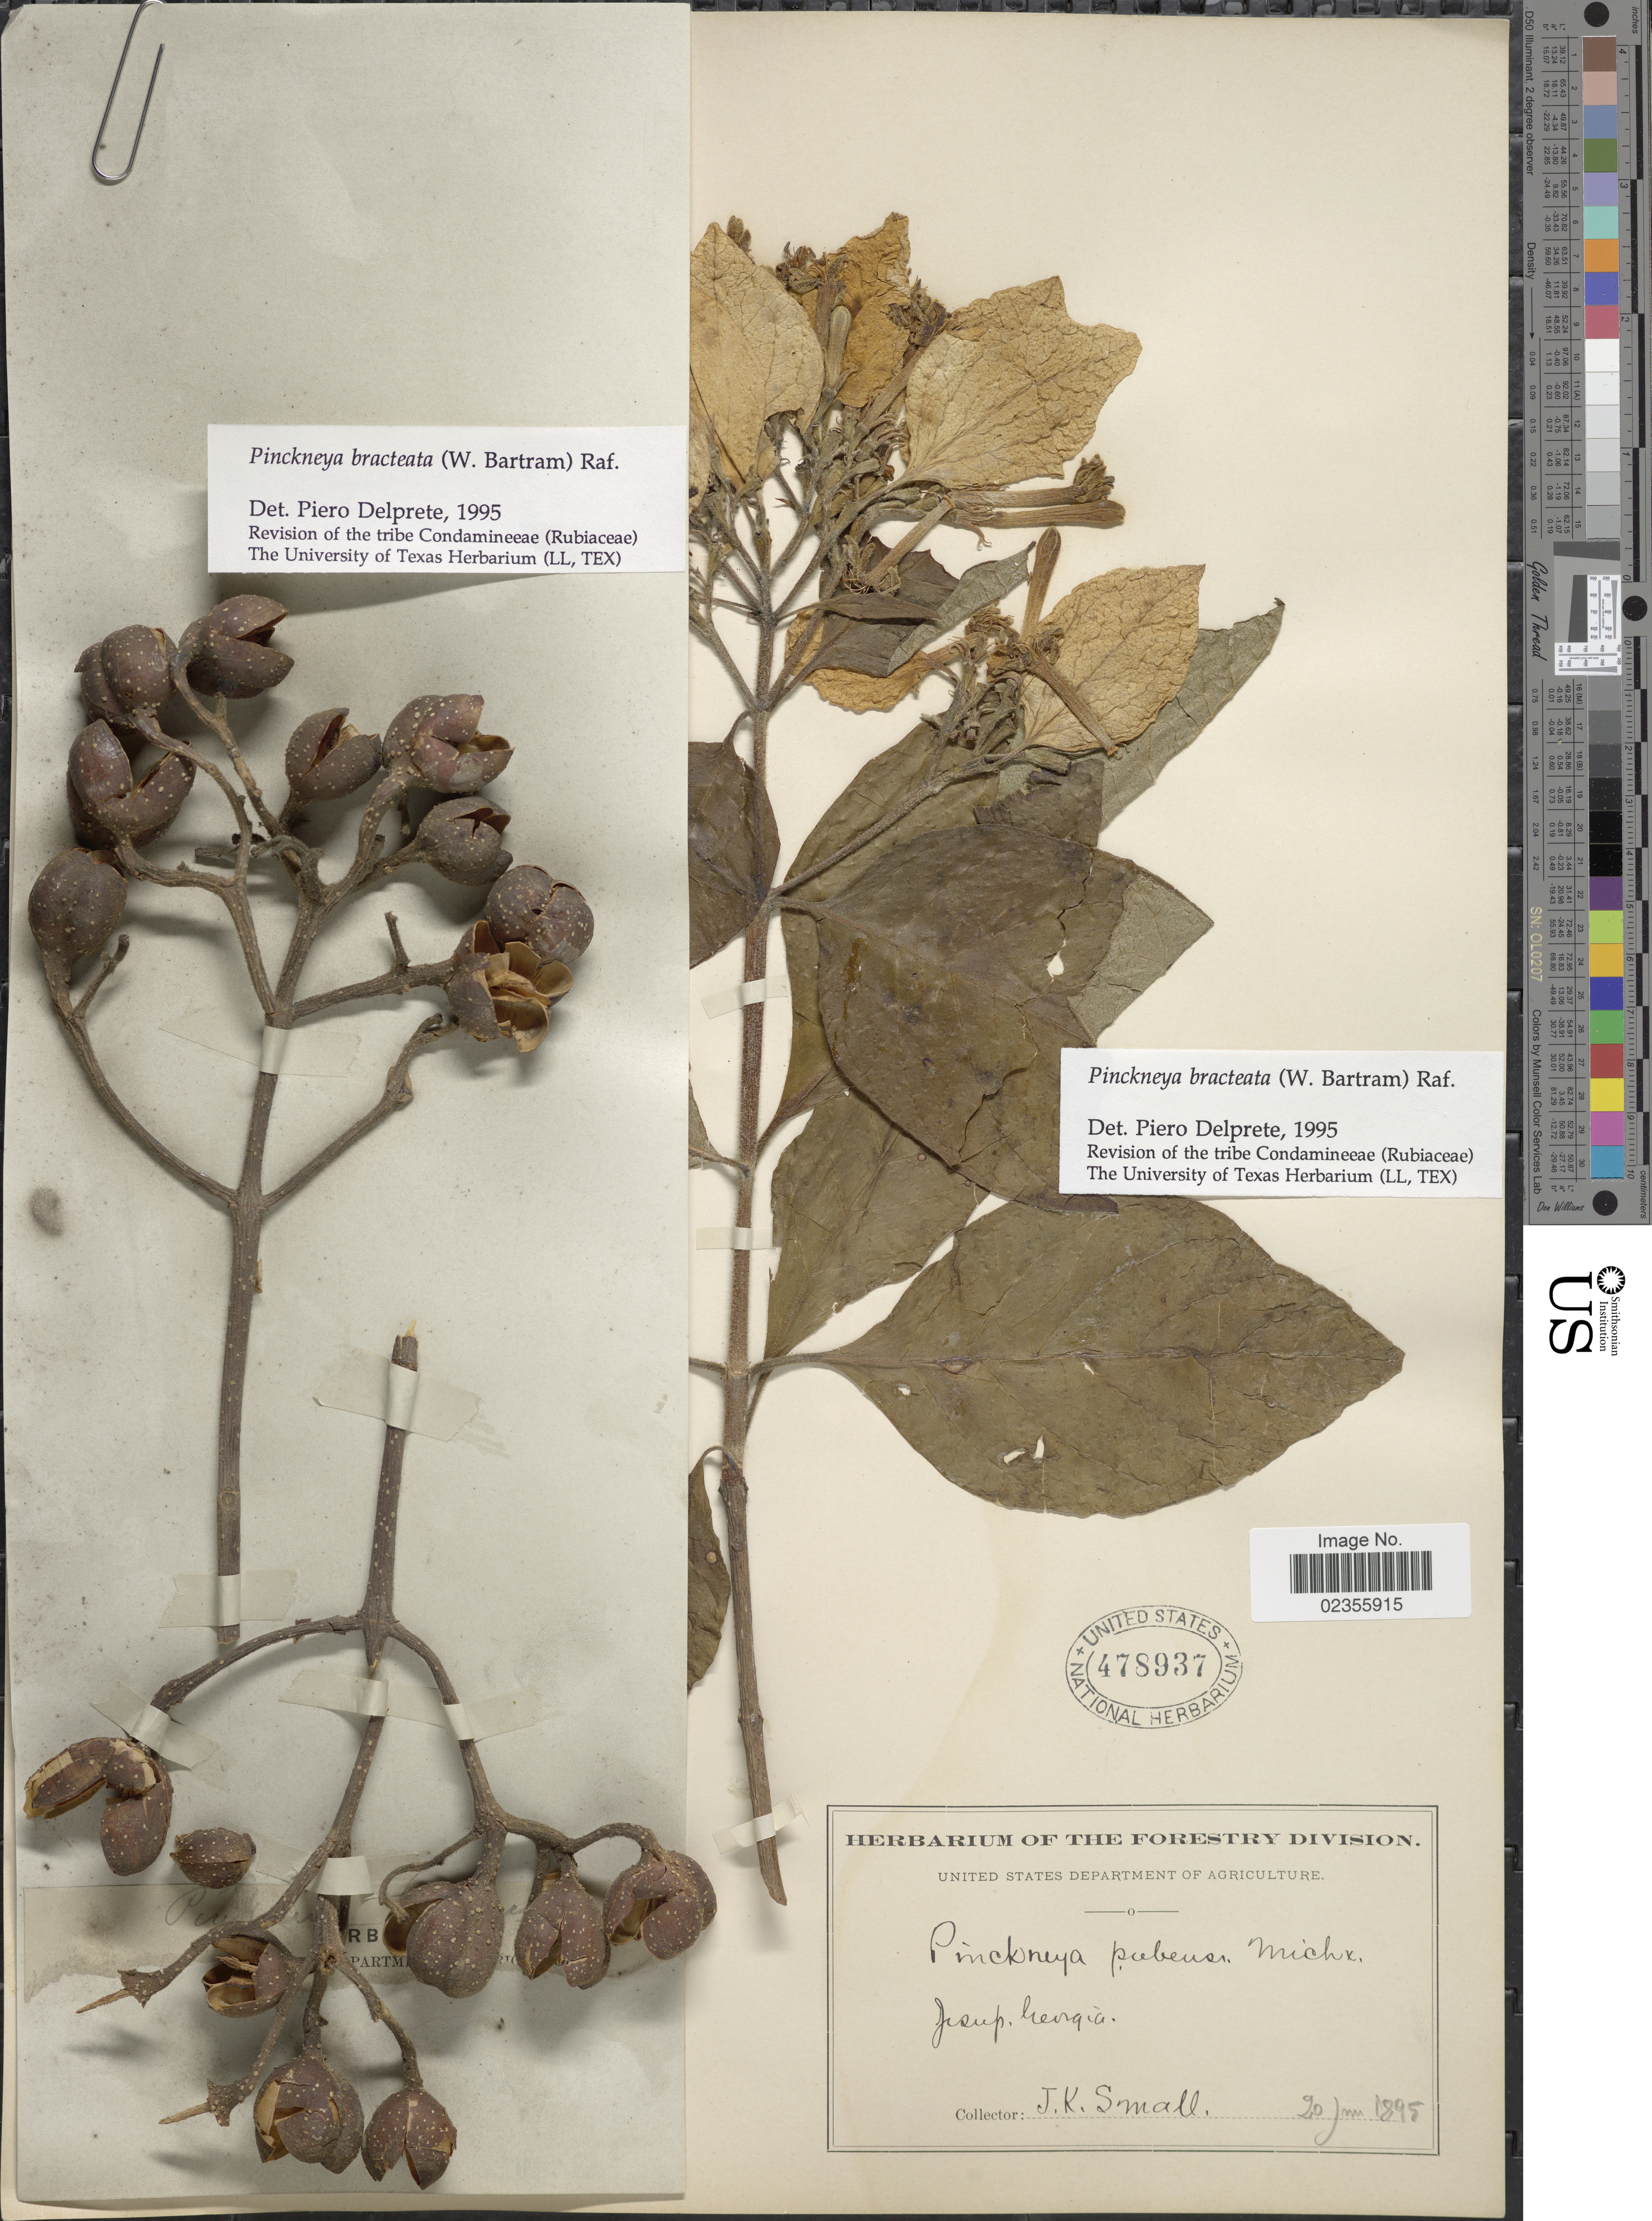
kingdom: Plantae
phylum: Tracheophyta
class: Magnoliopsida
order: Gentianales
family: Rubiaceae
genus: Pinckneya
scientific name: Pinckneya pubens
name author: Michx.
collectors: J. K. Small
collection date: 1895-01-20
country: United States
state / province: Georgia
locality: Jusup. Georgia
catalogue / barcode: US 478937